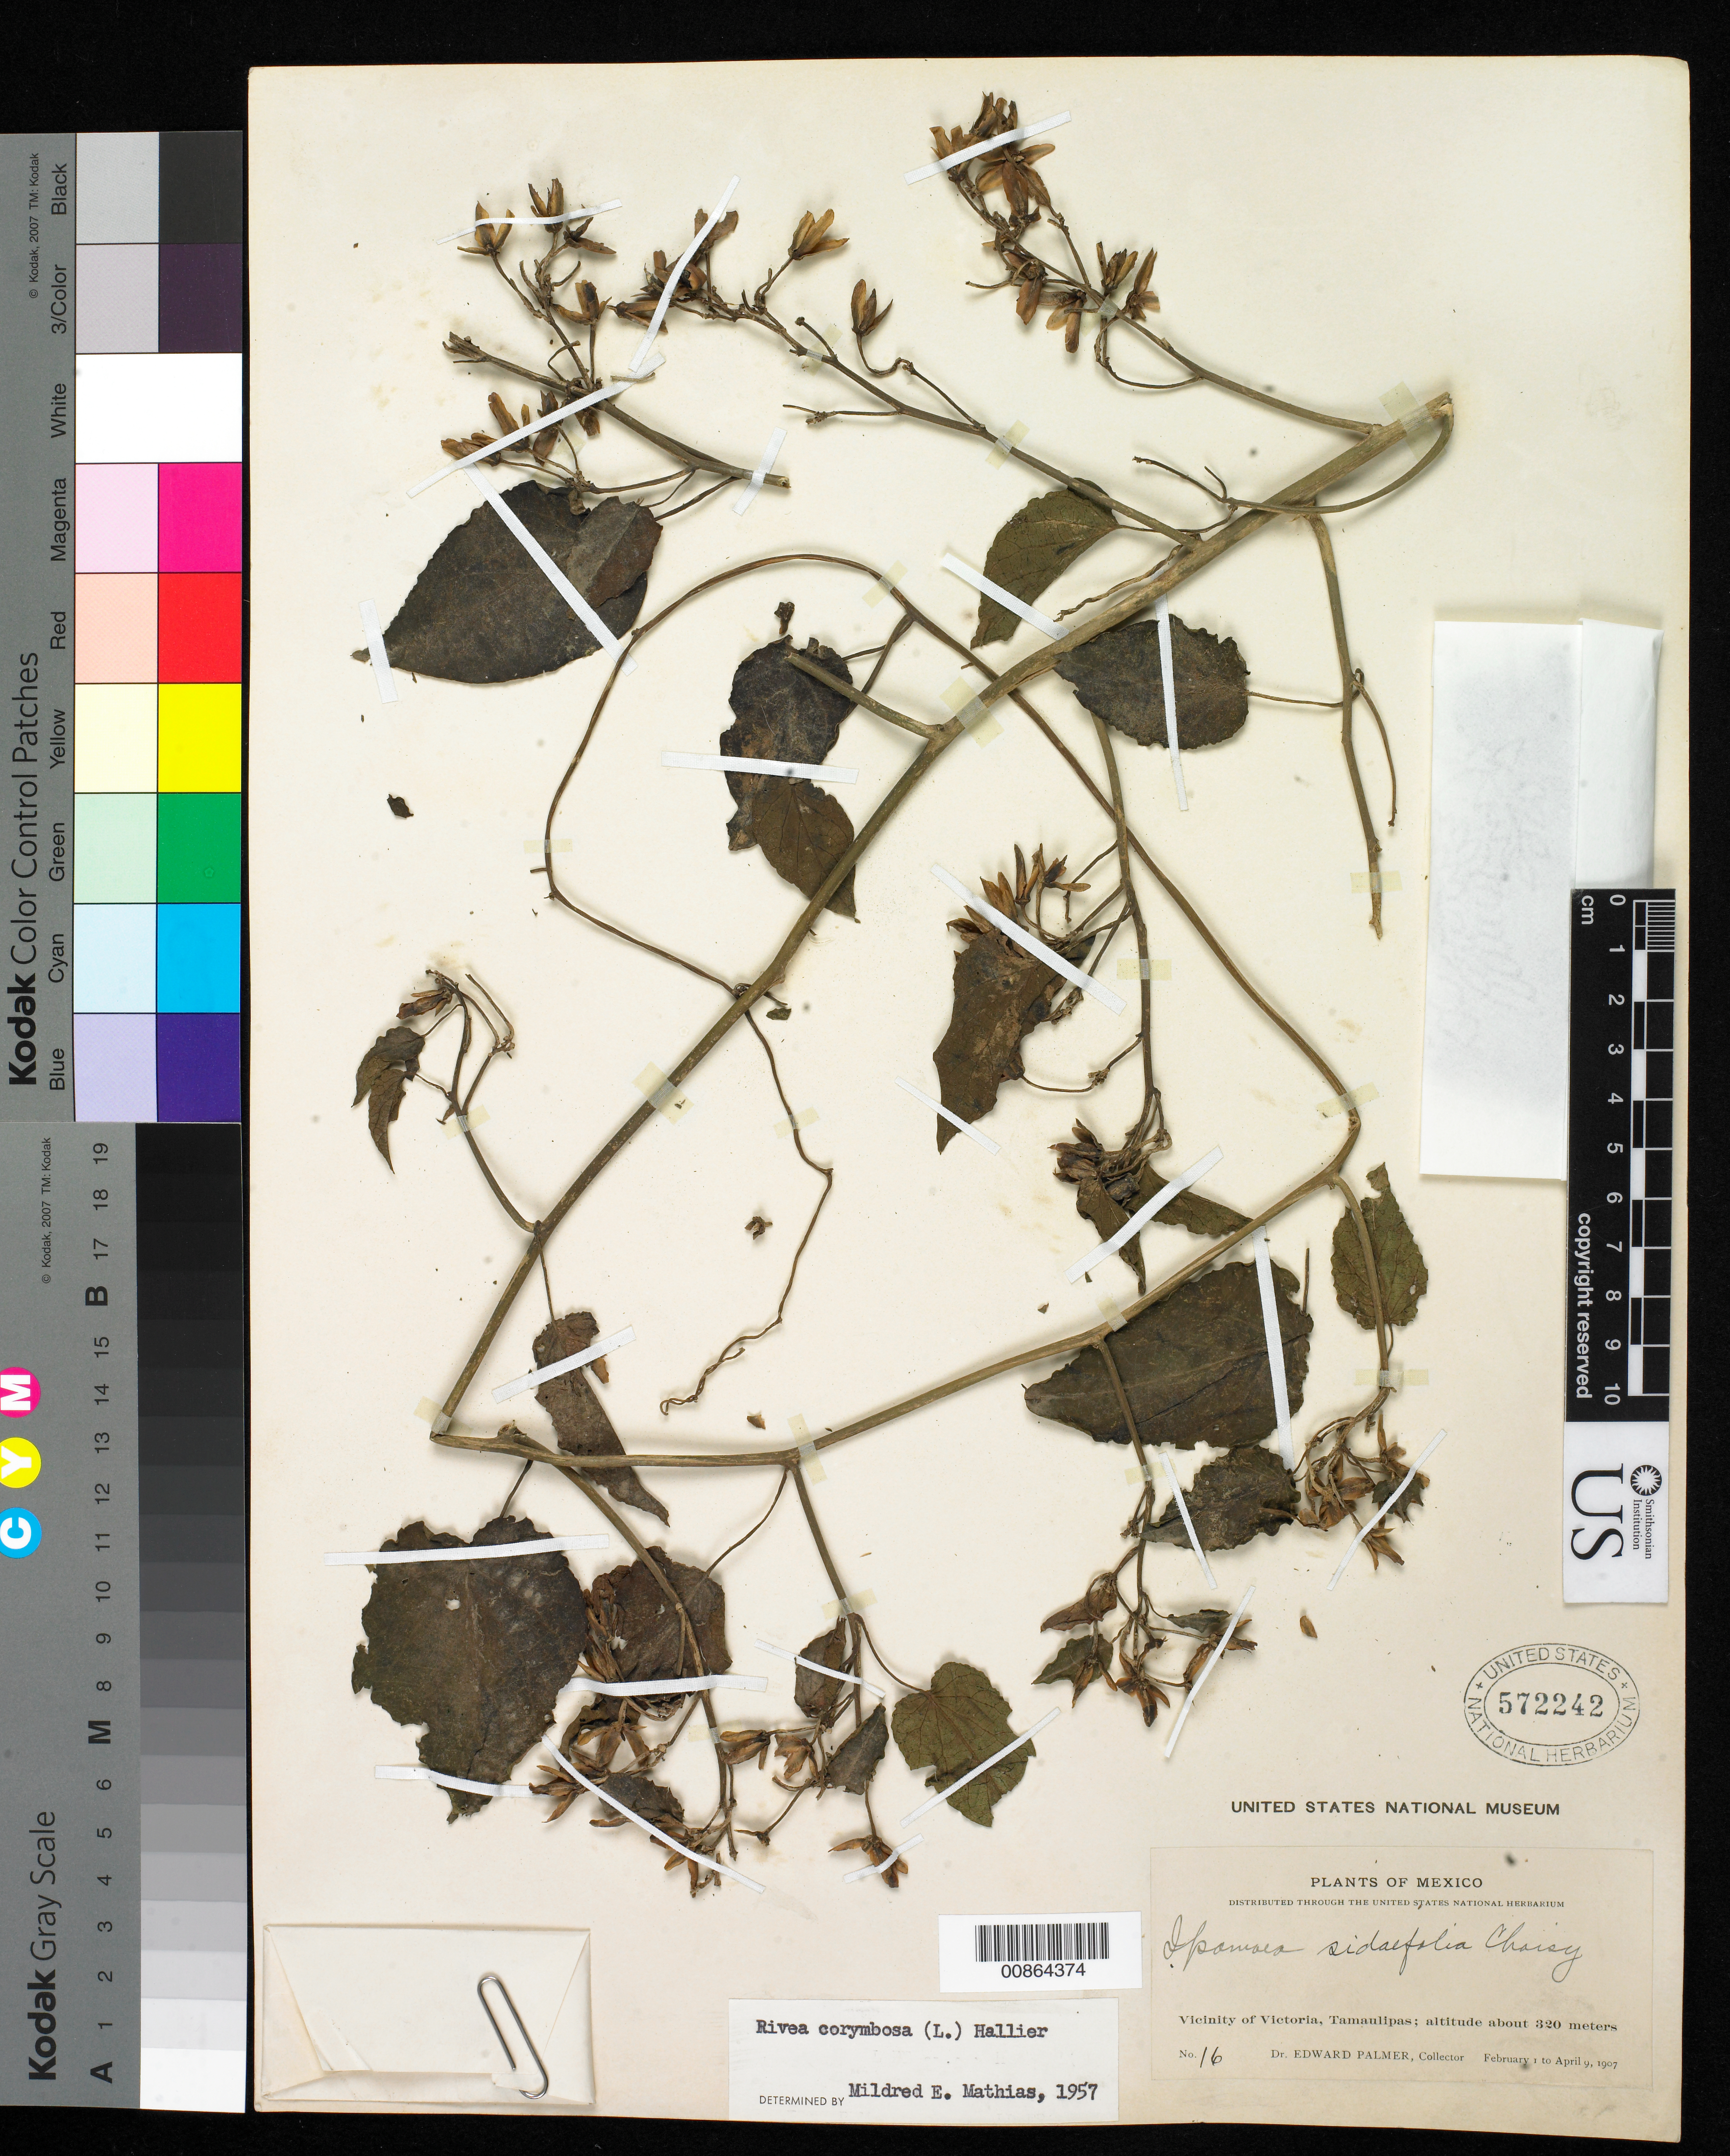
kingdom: Plantae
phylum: Tracheophyta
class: Magnoliopsida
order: Solanales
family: Convolvulaceae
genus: Turbina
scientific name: Turbina corymbosa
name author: (L.) Raf.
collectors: E. Palmer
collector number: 16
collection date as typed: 01 Feb 1907 to 09 Apr 1907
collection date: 1907-02-01/1907-04-09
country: Mexico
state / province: Tamaulipas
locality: Vicinity of Victoria.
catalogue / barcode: US 572242